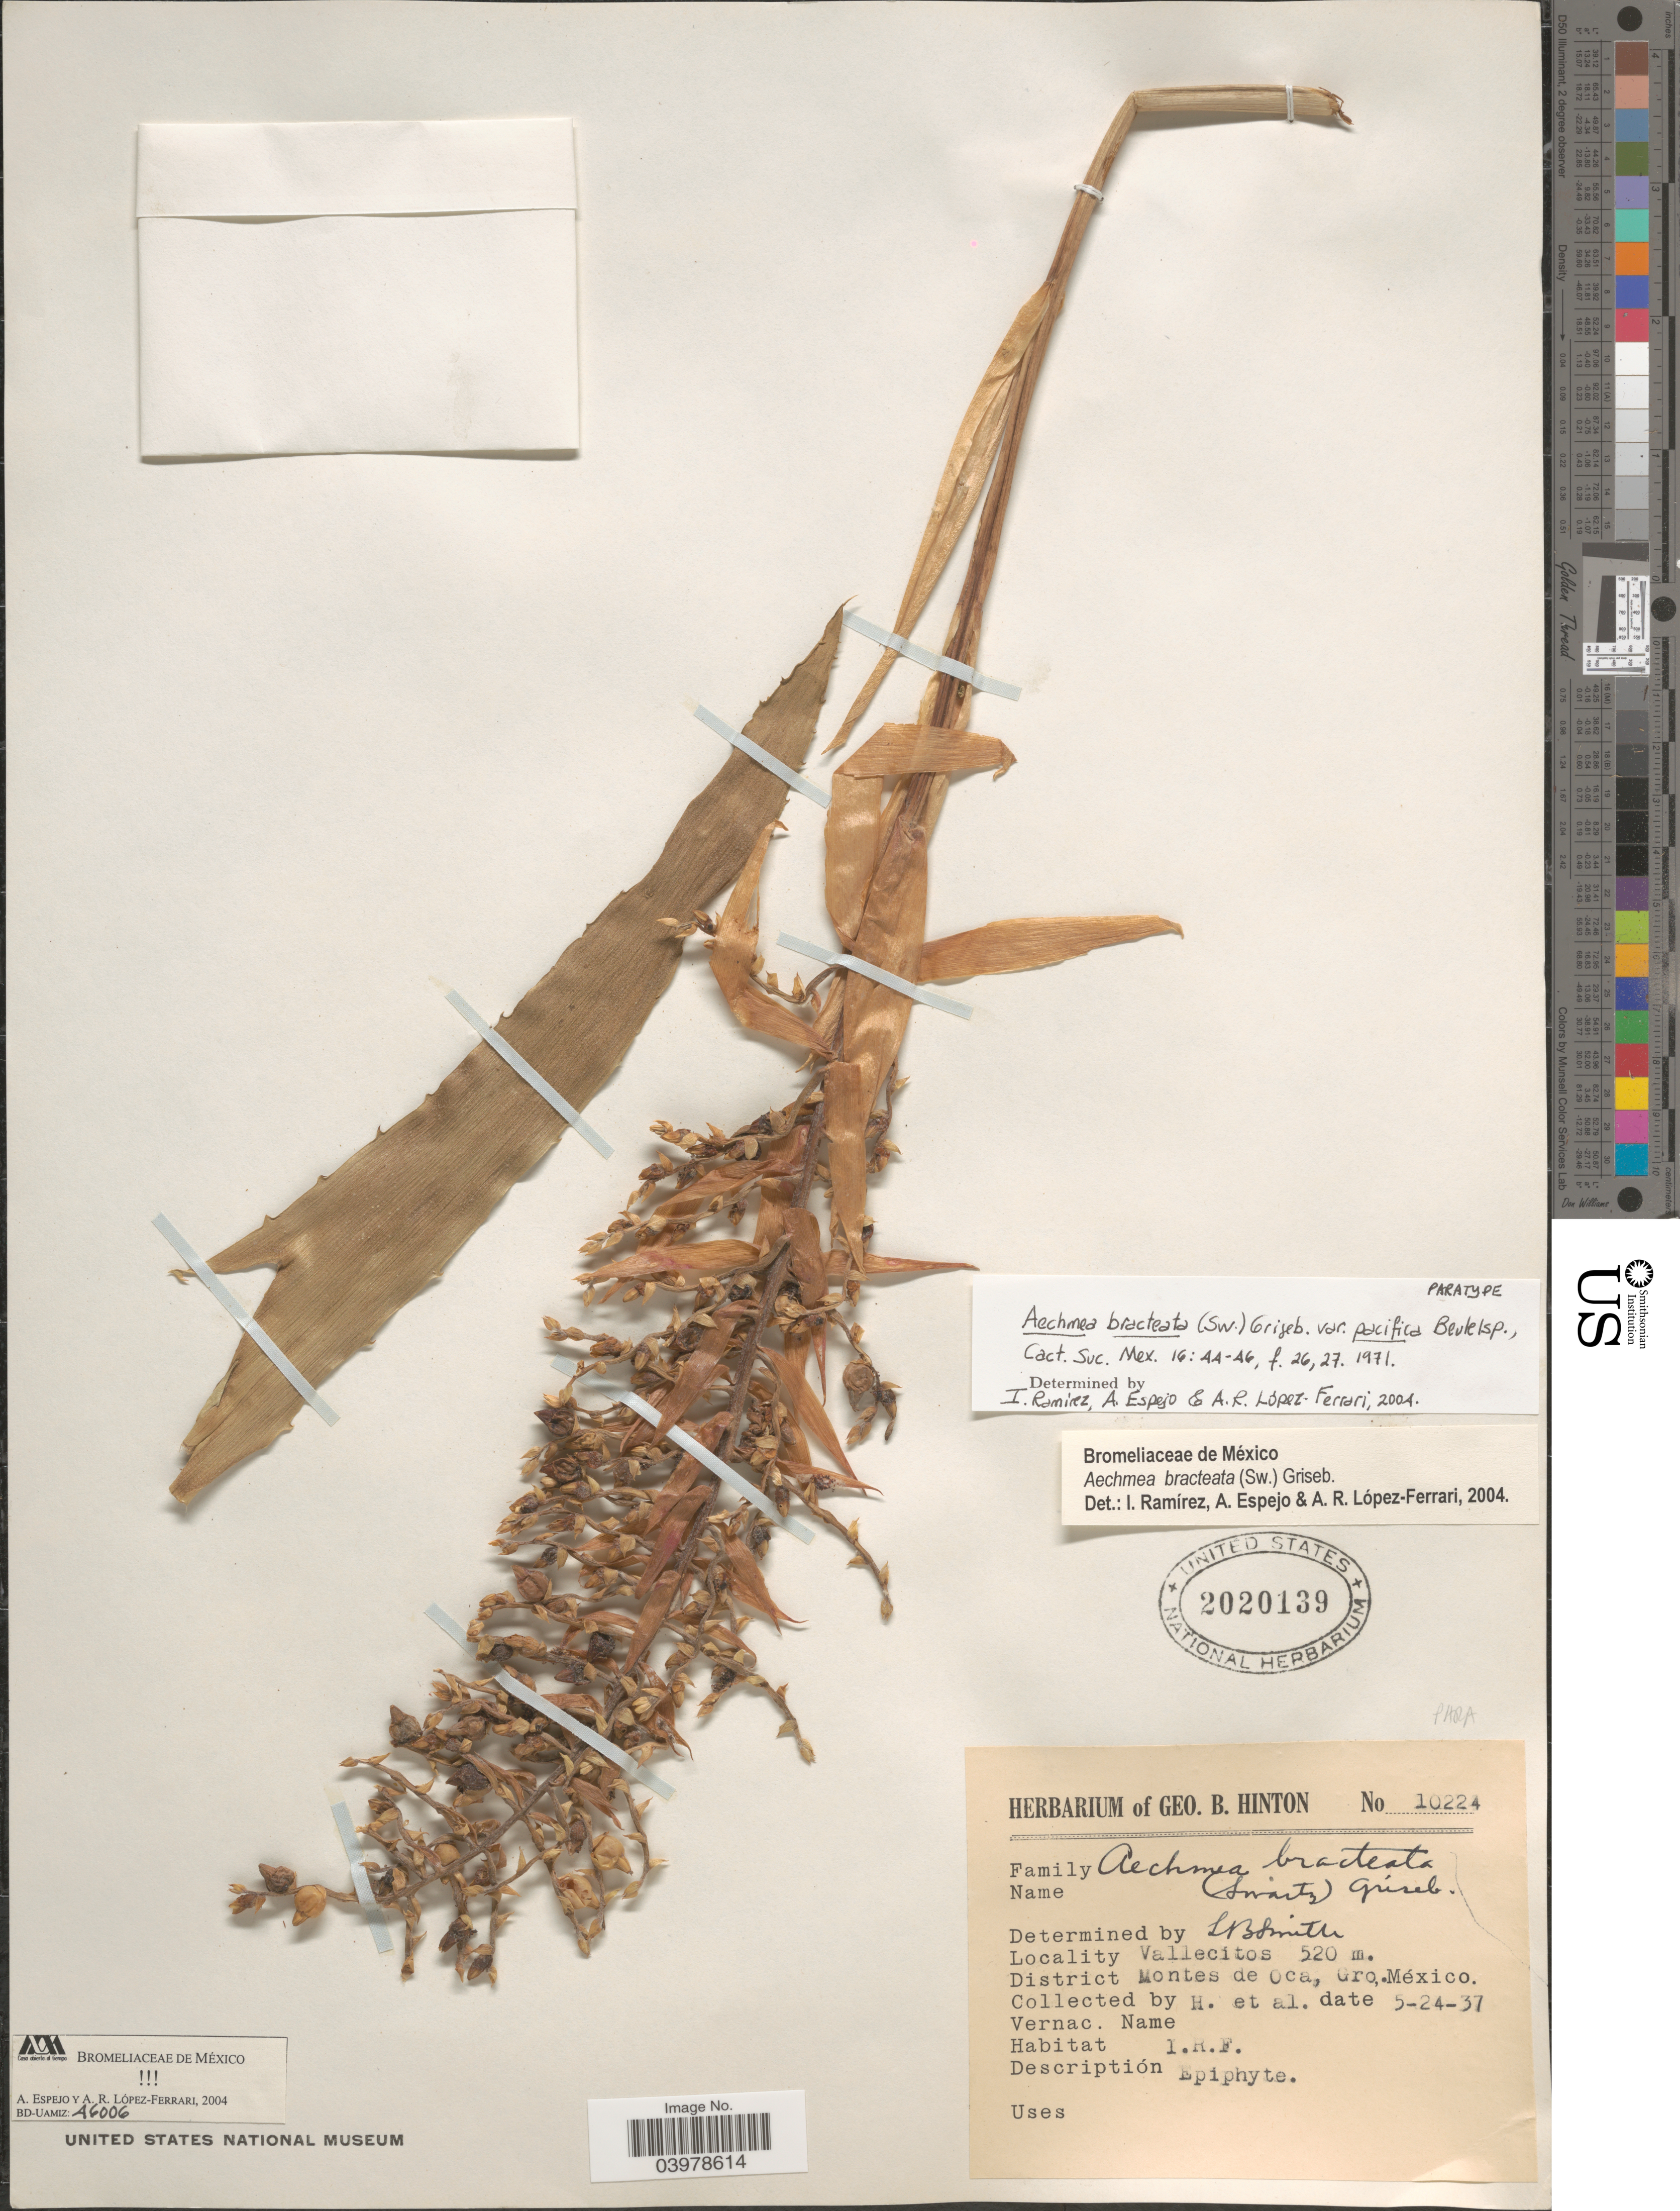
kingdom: Plantae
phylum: Tracheophyta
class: Liliopsida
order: Poales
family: Bromeliaceae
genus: Aechmea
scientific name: Aechmea bracteata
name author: (Sw.) Griseb.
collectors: G. B. Hinton & et al.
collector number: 10224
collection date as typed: Transcribed d/m/y: 24/5/37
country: Mexico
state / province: Guerrero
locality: Vallecitos. District Montes de Oca.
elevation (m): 520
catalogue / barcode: US 2020139